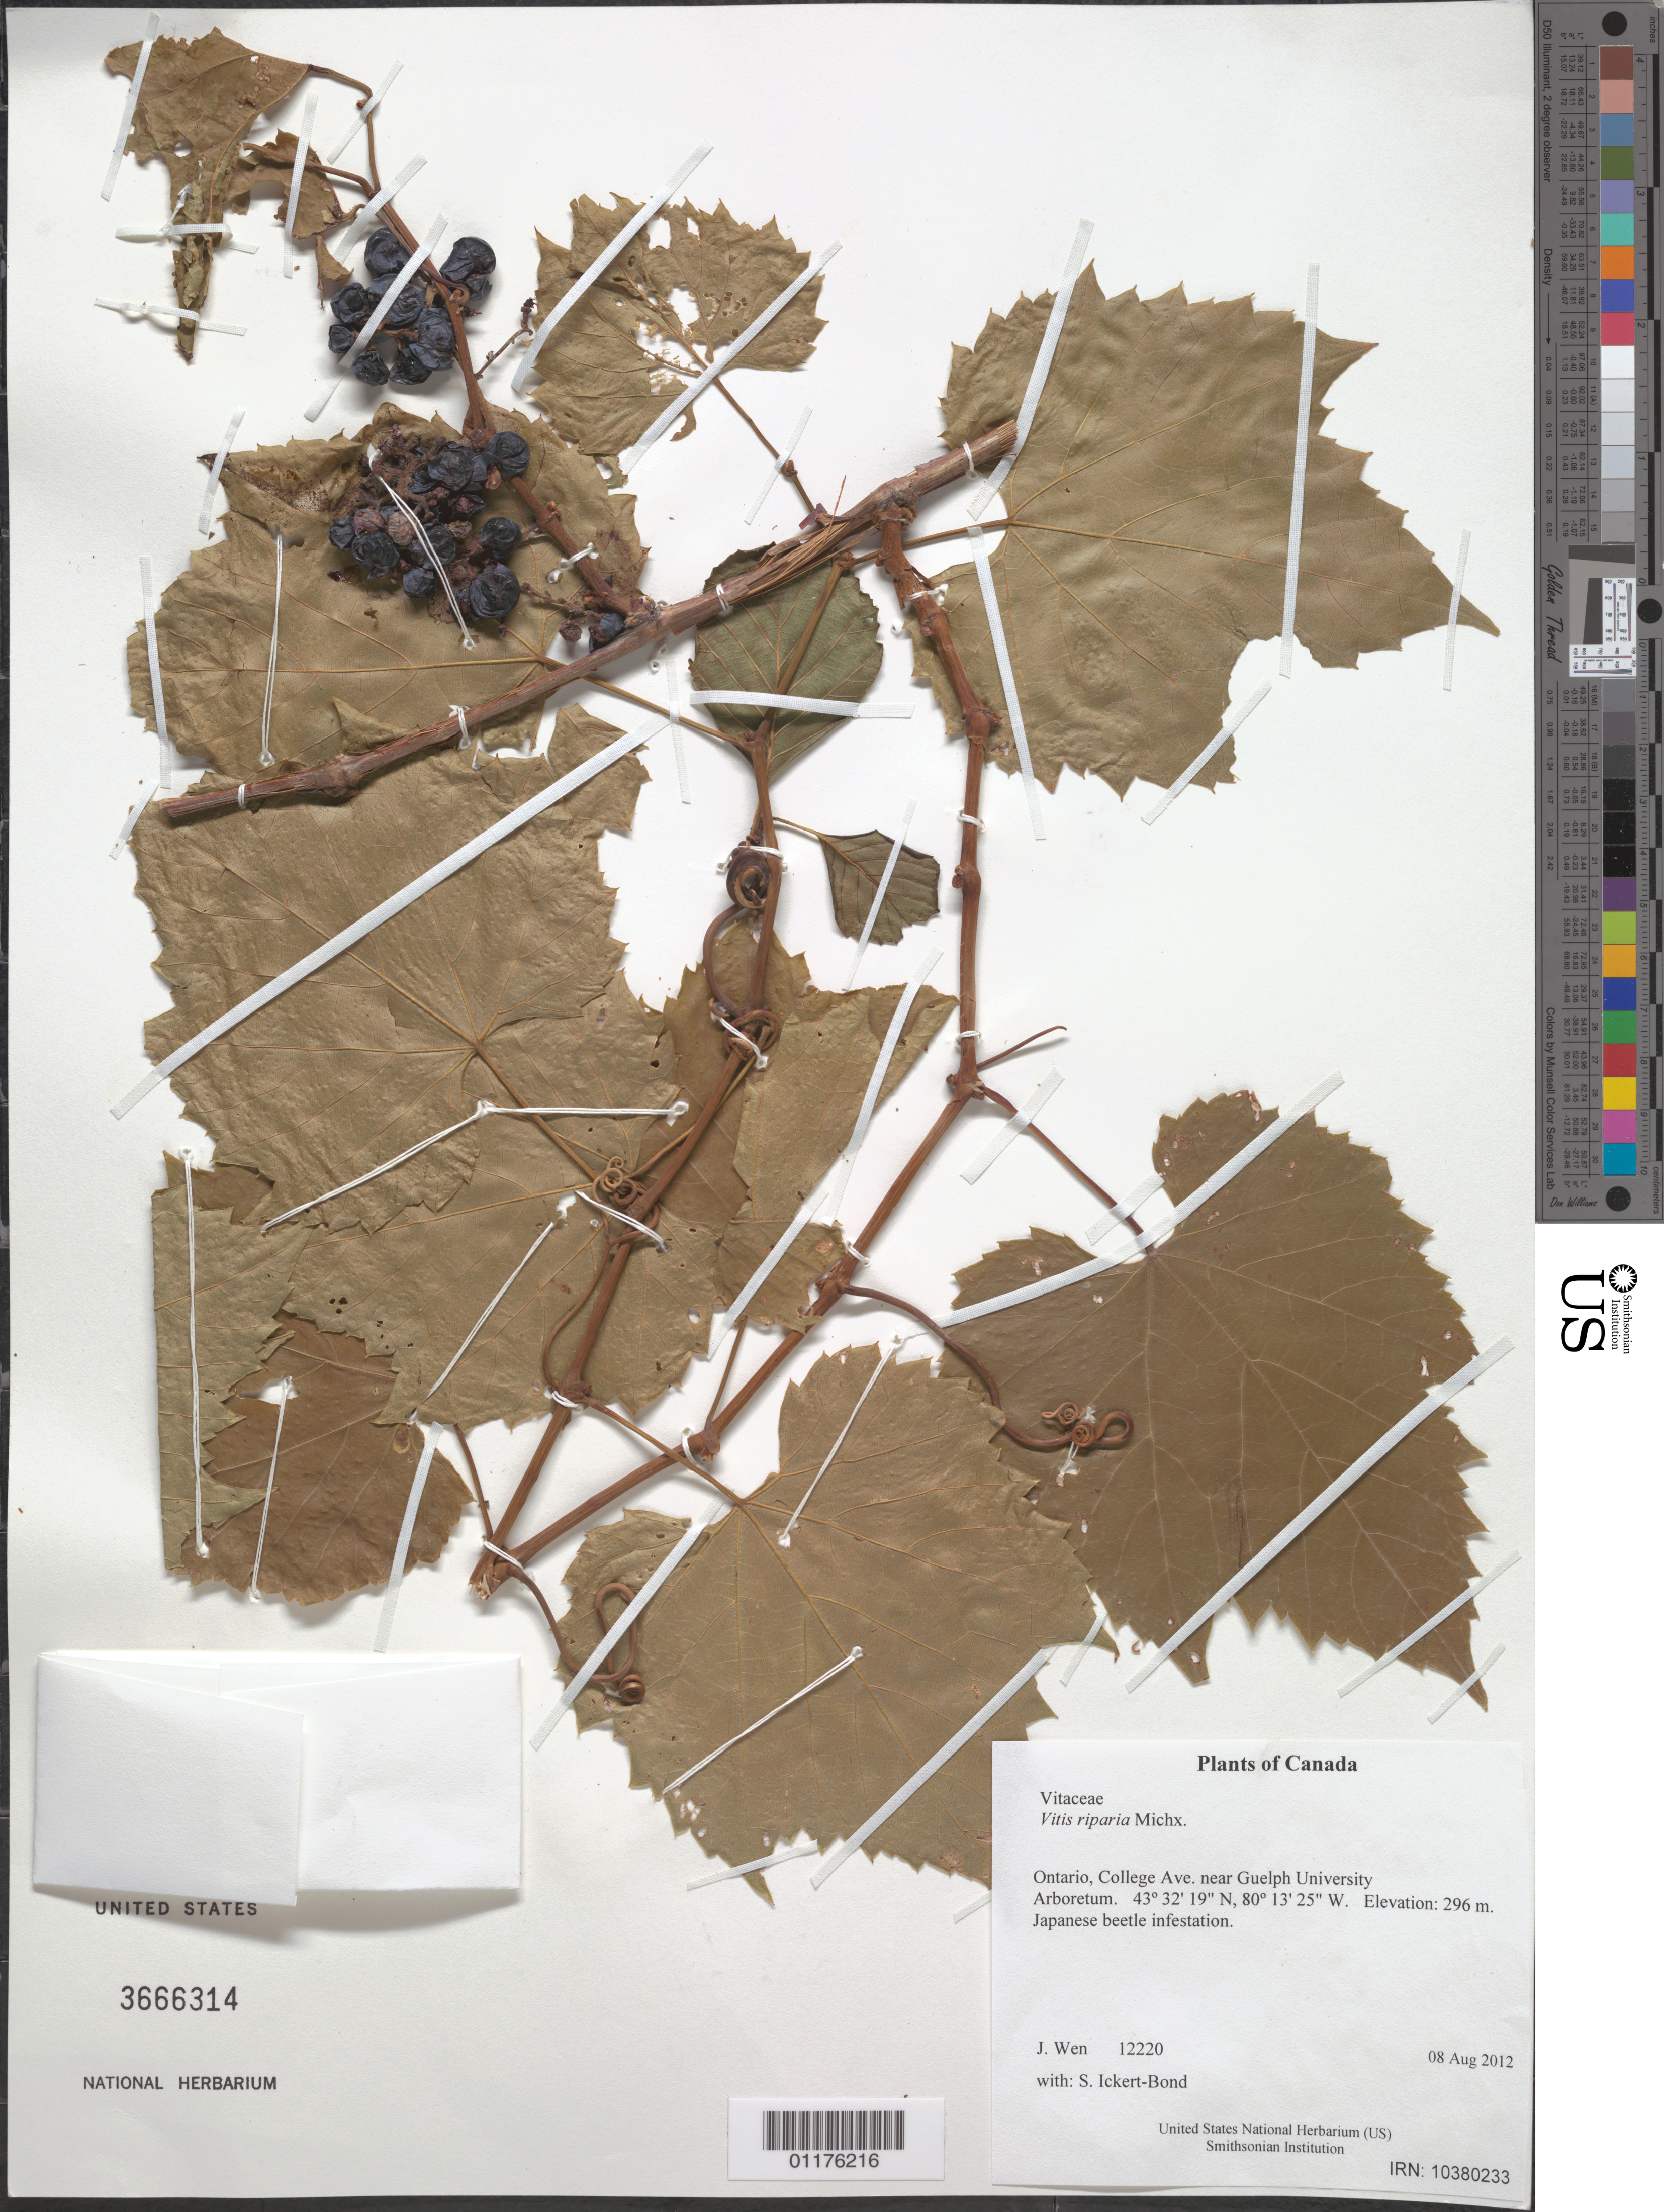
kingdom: Plantae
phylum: Tracheophyta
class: Magnoliopsida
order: Vitales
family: Vitaceae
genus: Vitis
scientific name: Vitis riparia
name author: Michx.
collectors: J. Wen & S. Ickert-Bond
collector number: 12220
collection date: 2012-08-08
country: Canada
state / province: Ontario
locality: College Ave. near Guelph University Arboretum.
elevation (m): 296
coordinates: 43 32.323 N, 80 13.414 W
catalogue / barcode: US 3666314